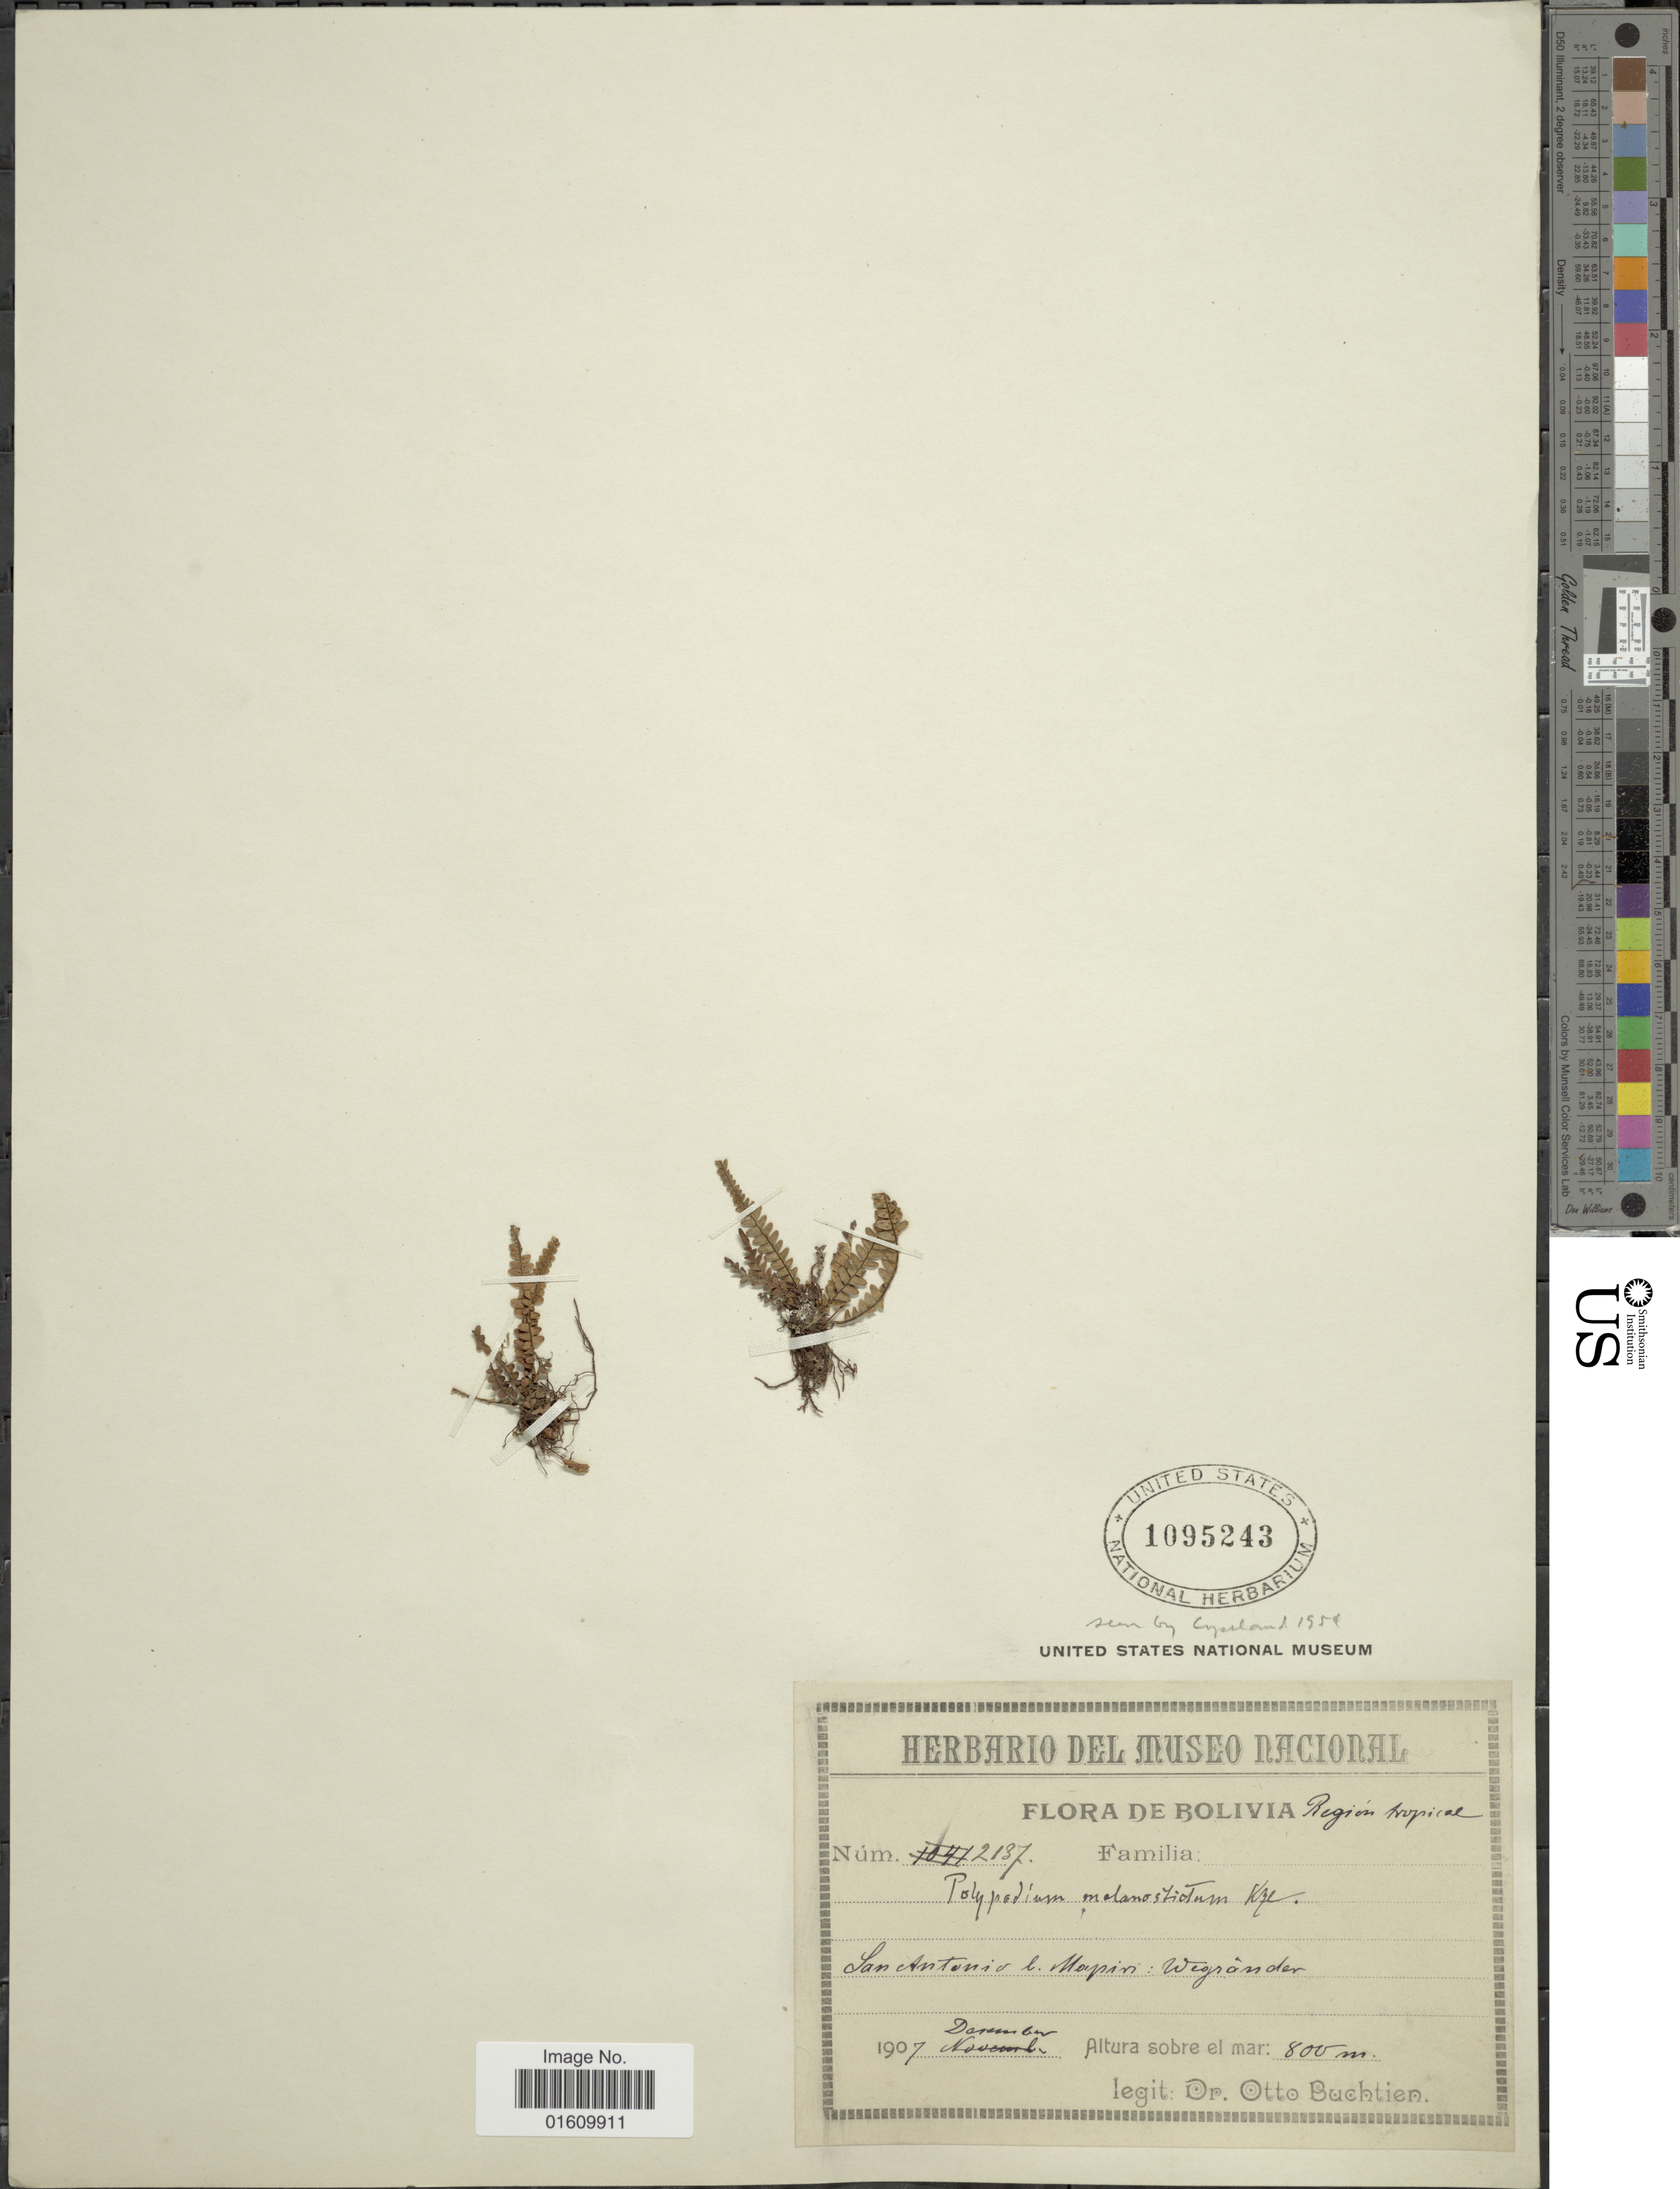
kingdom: Plantae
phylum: Tracheophyta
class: Polypodiopsida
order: Polypodiales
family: Polypodiaceae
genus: Melpomene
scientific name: Melpomene melanosticta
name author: (Kunze) A.R. Sm. & R.C. Moran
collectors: O. Buchtien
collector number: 2137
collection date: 1907-12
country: Bolivia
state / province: La Paz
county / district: Mapiri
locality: Region Tropical, San Antonio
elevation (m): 800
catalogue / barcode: US 1095243